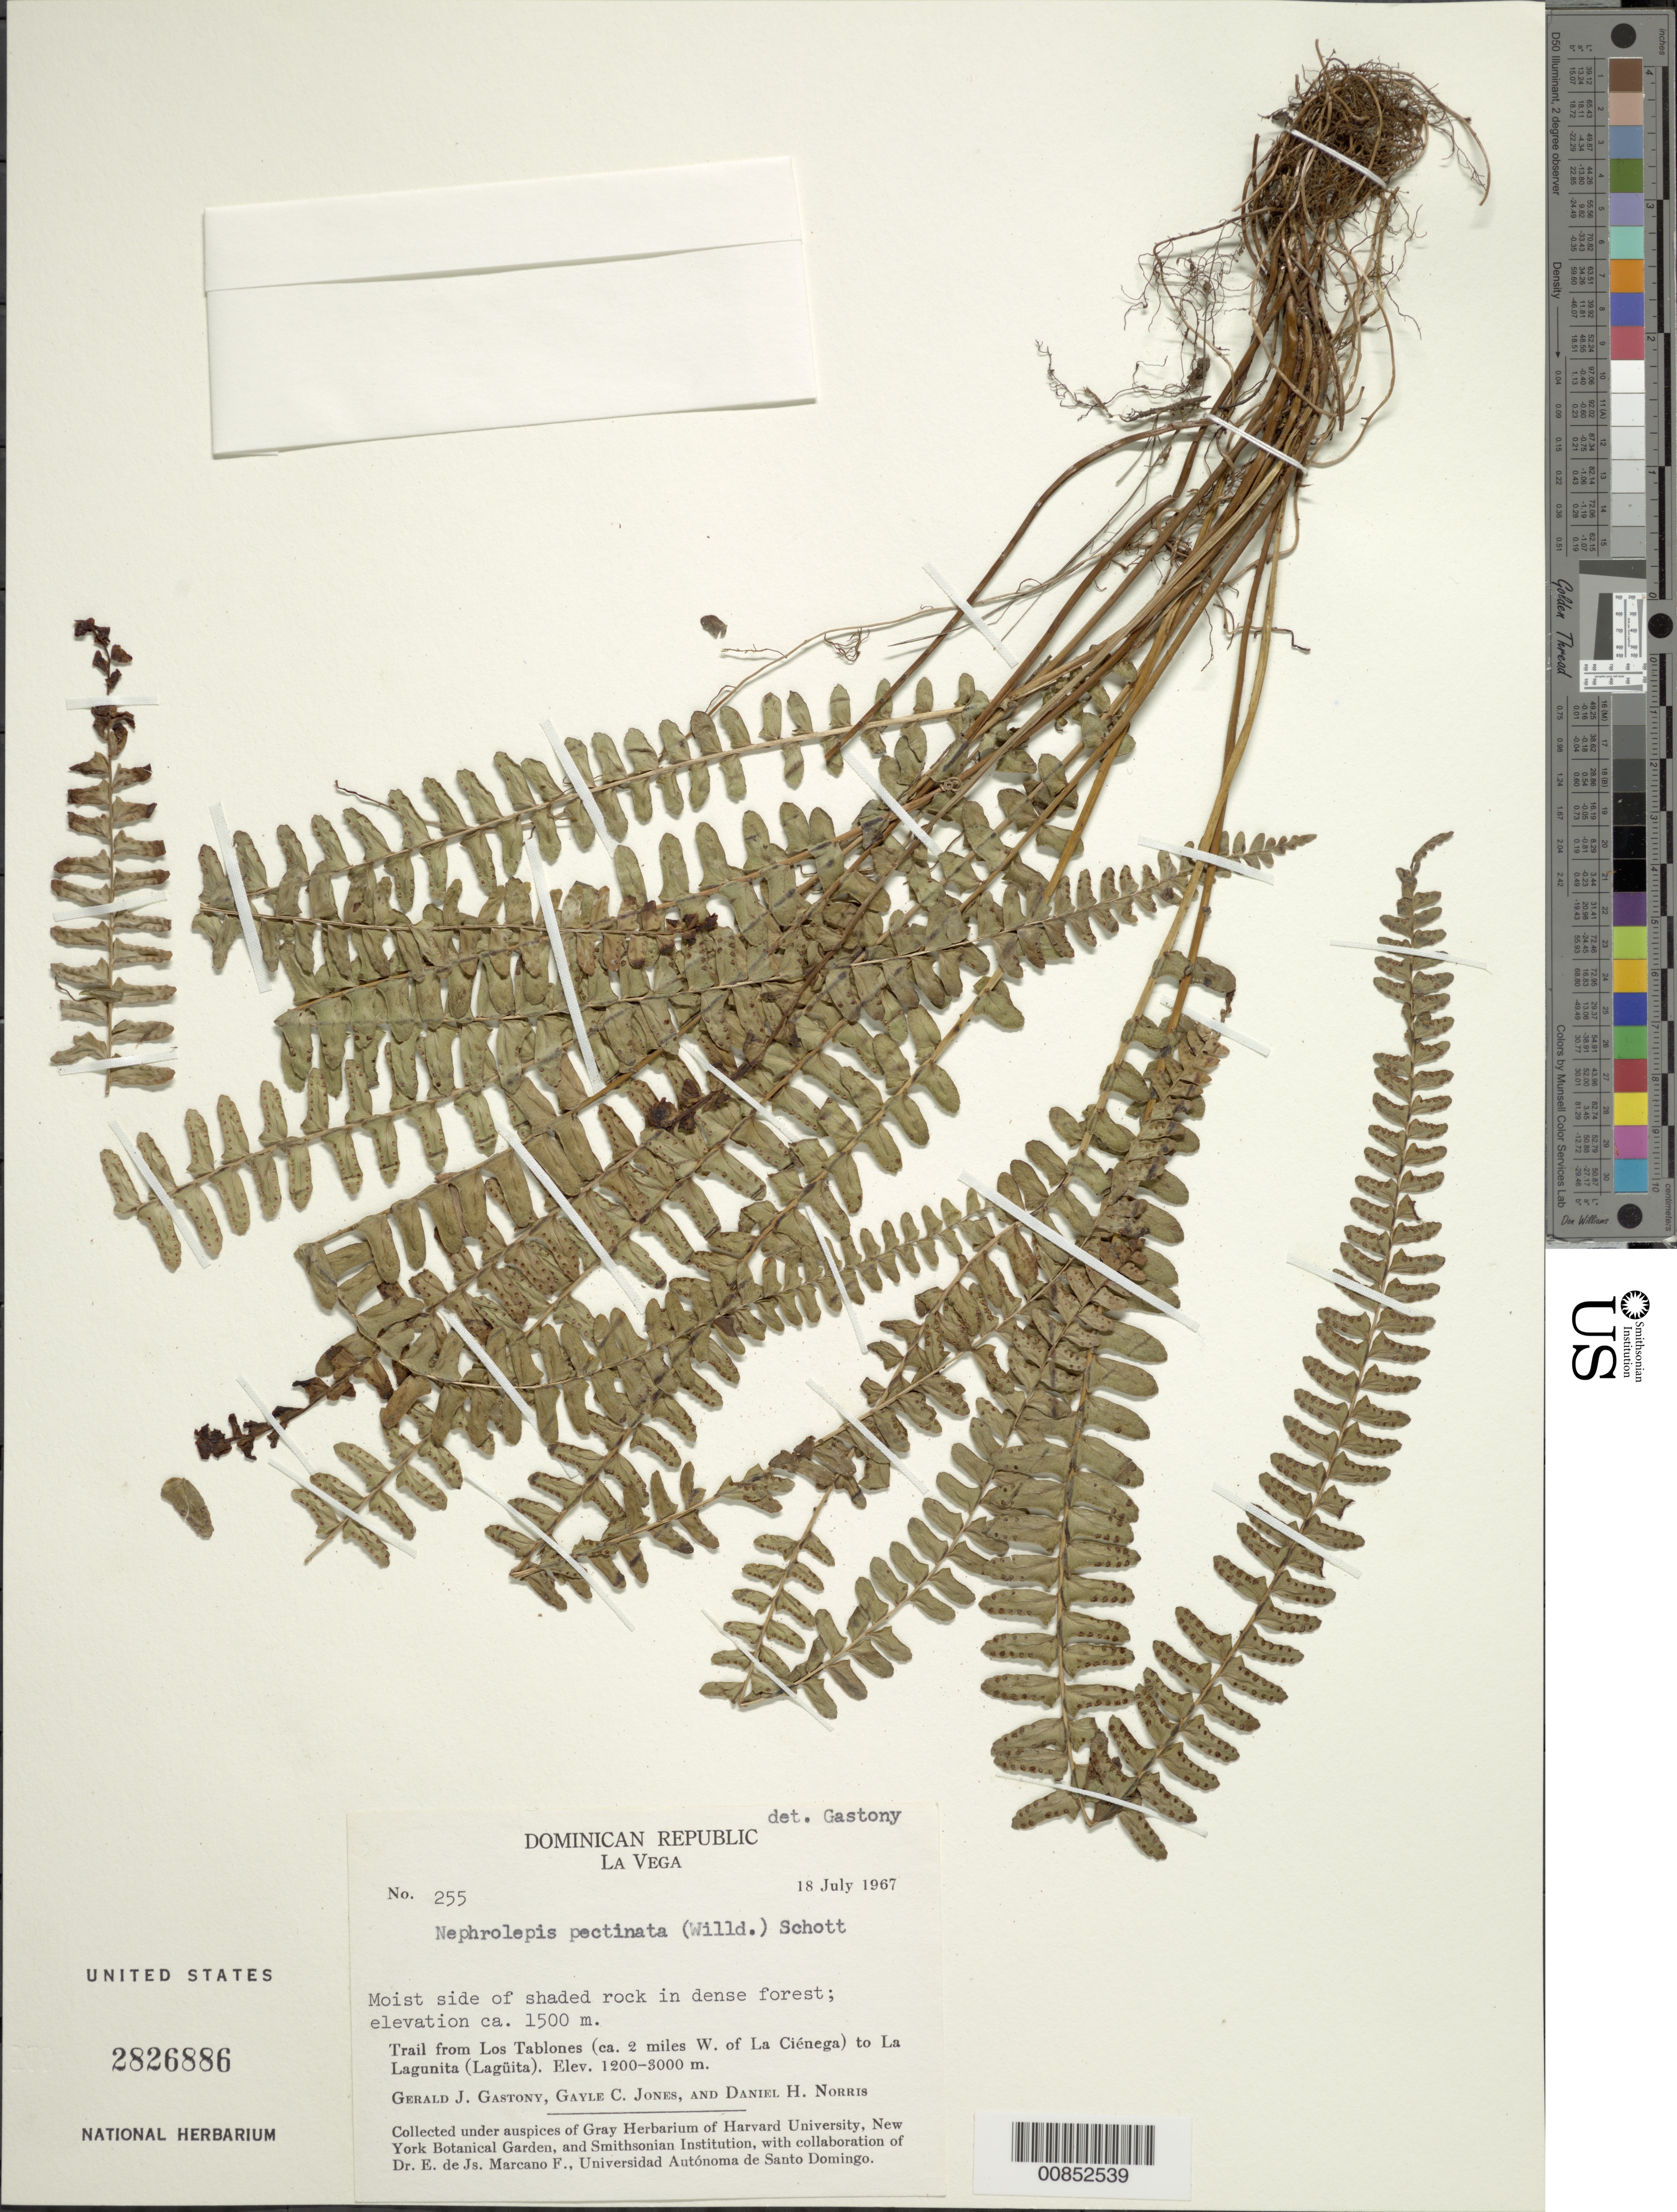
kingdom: Plantae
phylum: Tracheophyta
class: Polypodiopsida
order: Polypodiales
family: Nephrolepidaceae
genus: Nephrolepis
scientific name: Nephrolepis pectinata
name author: (Willd.) Schott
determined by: Gastony, Gerald J.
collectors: G. Gastony, G. C. Jones & D. H. Norris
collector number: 255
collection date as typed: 18 Jul 1967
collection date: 1967-07-18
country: Dominican Republic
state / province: La Vega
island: Hispaniola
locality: Los Tablones (ca. 2 miles W of La Ciénega) trail to La Lagunita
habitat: Moist side of shaded rock in dense forest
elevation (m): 1500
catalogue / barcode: US 2826886